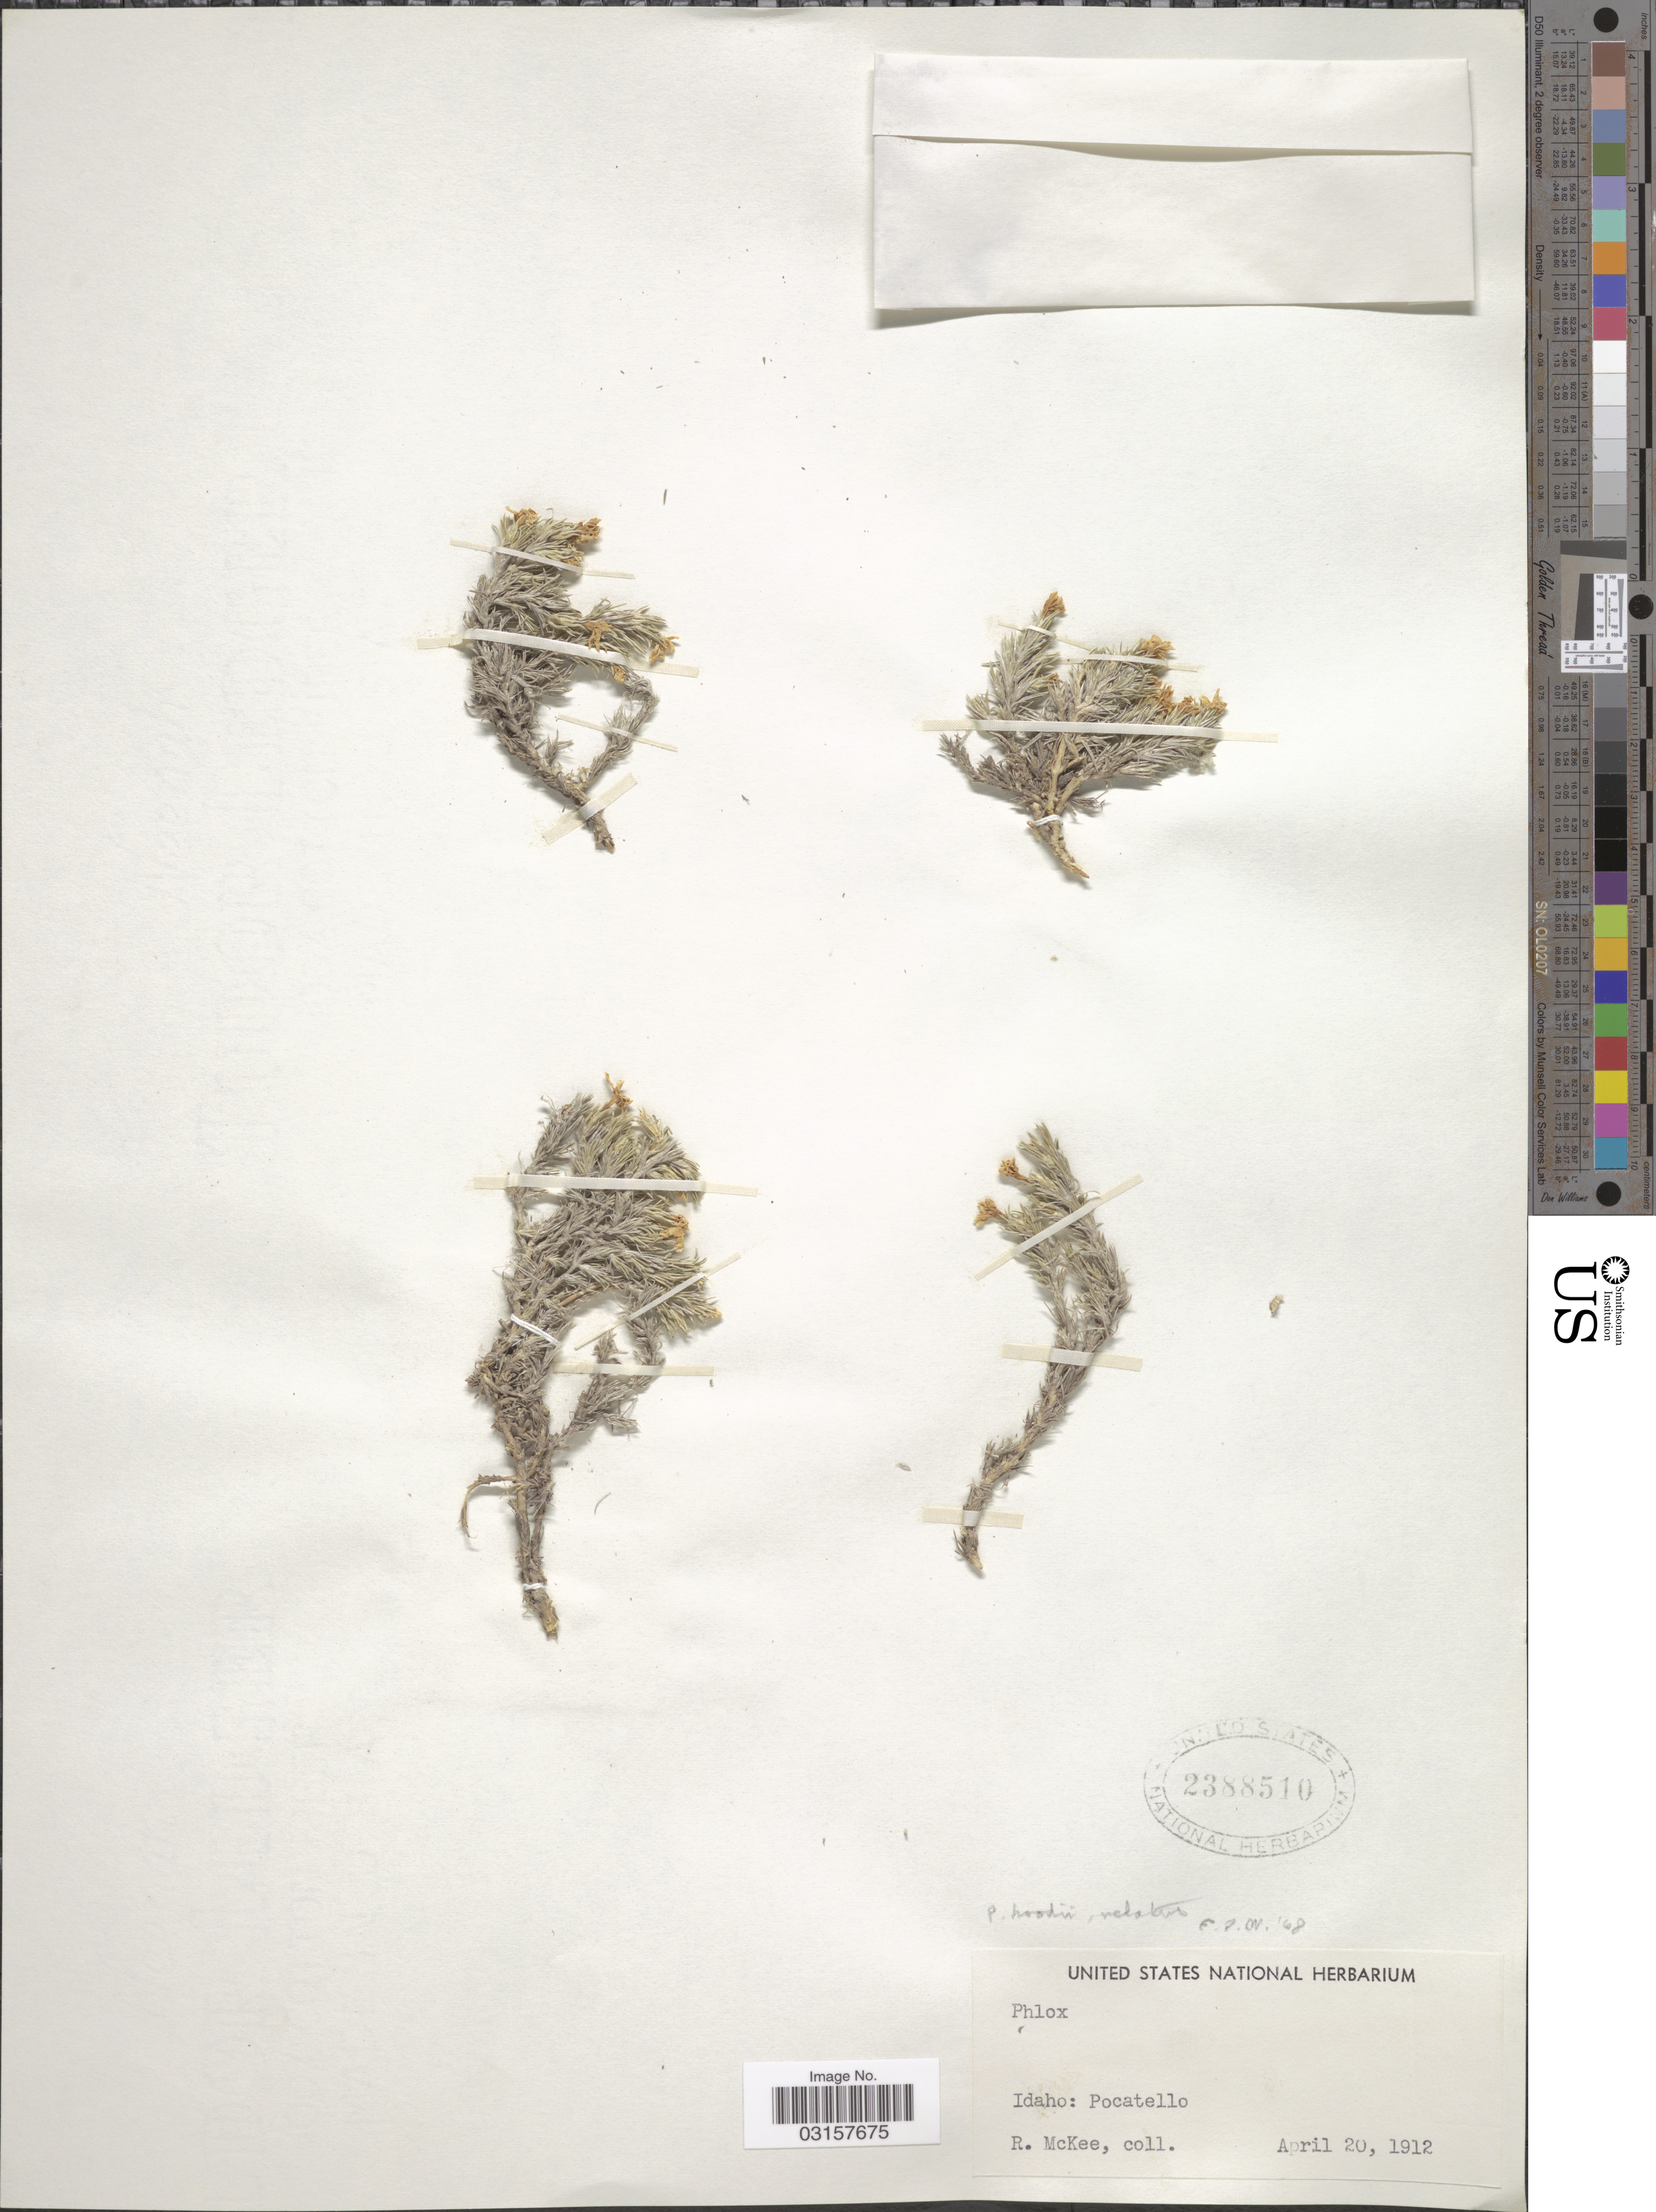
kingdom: Plantae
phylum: Tracheophyta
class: Magnoliopsida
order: Ericales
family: Polemoniaceae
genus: Phlox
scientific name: Phlox hoodii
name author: Richardson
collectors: R. Mckee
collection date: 1912-04-20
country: United States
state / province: Idaho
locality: Pocatello.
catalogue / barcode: US 2388510